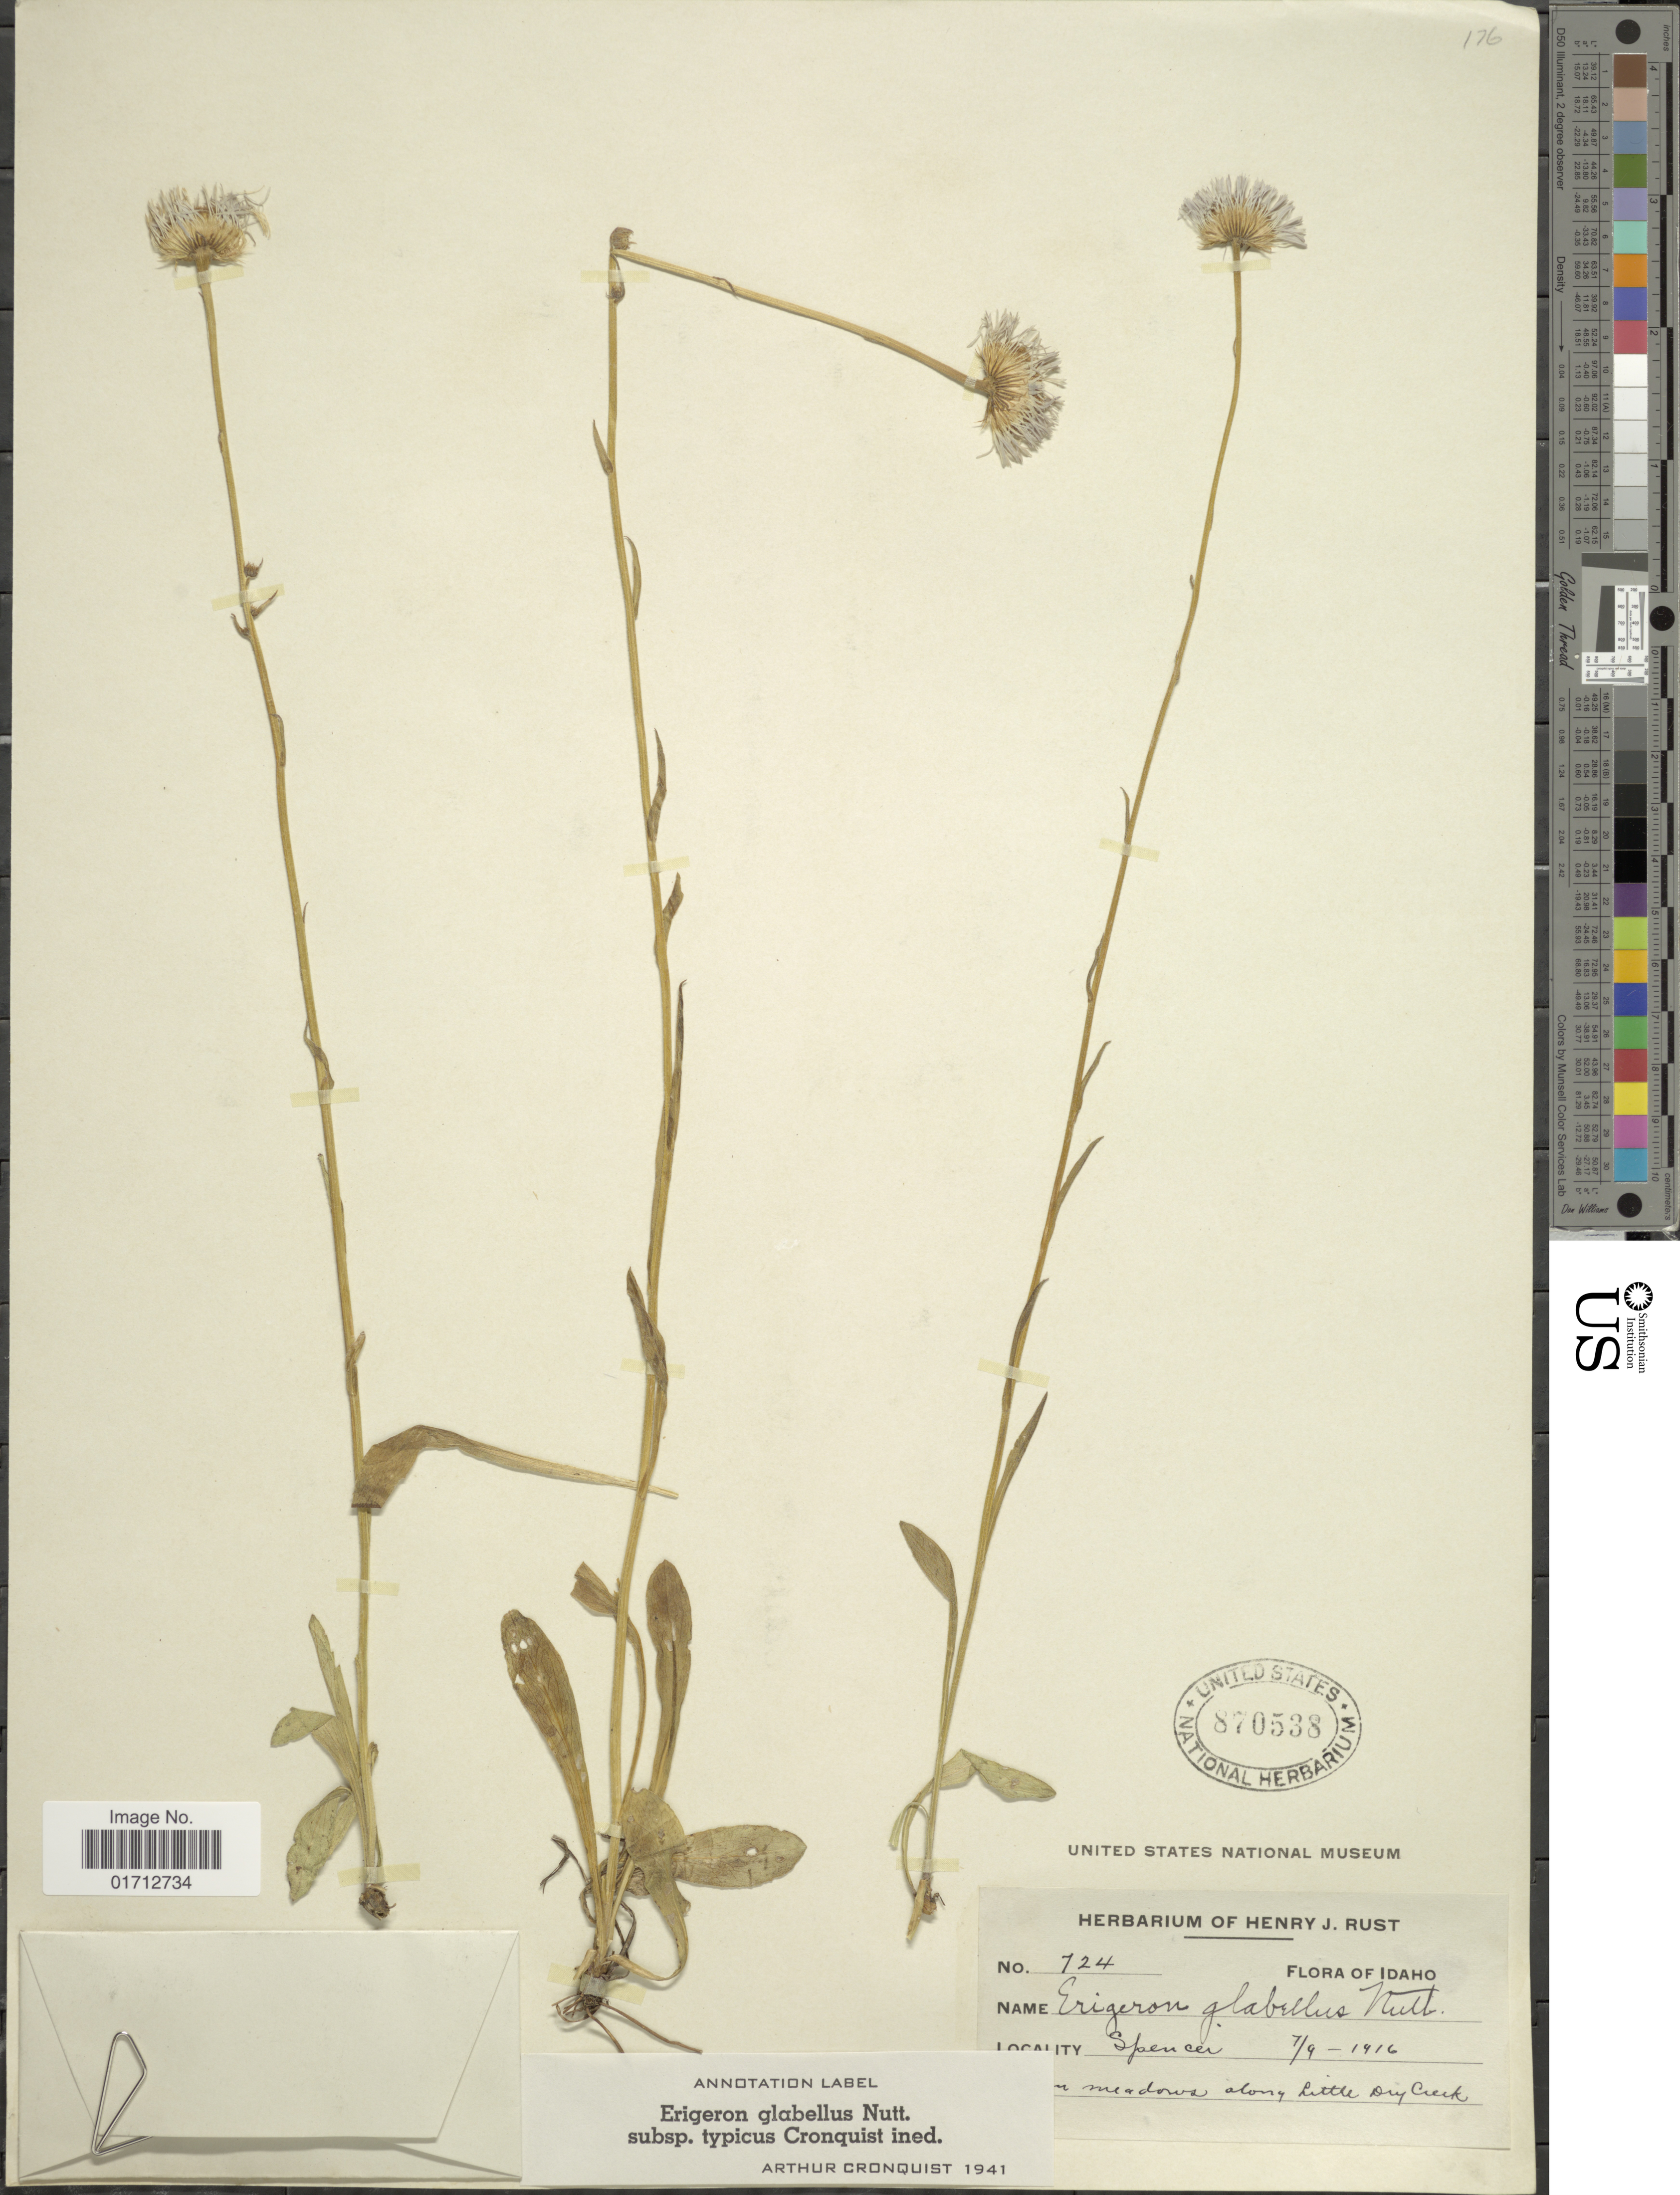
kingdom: Plantae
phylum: Tracheophyta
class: Magnoliopsida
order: Asterales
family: Asteraceae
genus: Erigeron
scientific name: Erigeron glabellus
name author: Nutt.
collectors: ex herb. Henry J. Rust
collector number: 724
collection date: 1916-07-09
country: United States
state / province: Idaho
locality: Spencei, along Little Dry Creek.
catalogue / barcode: US 870538